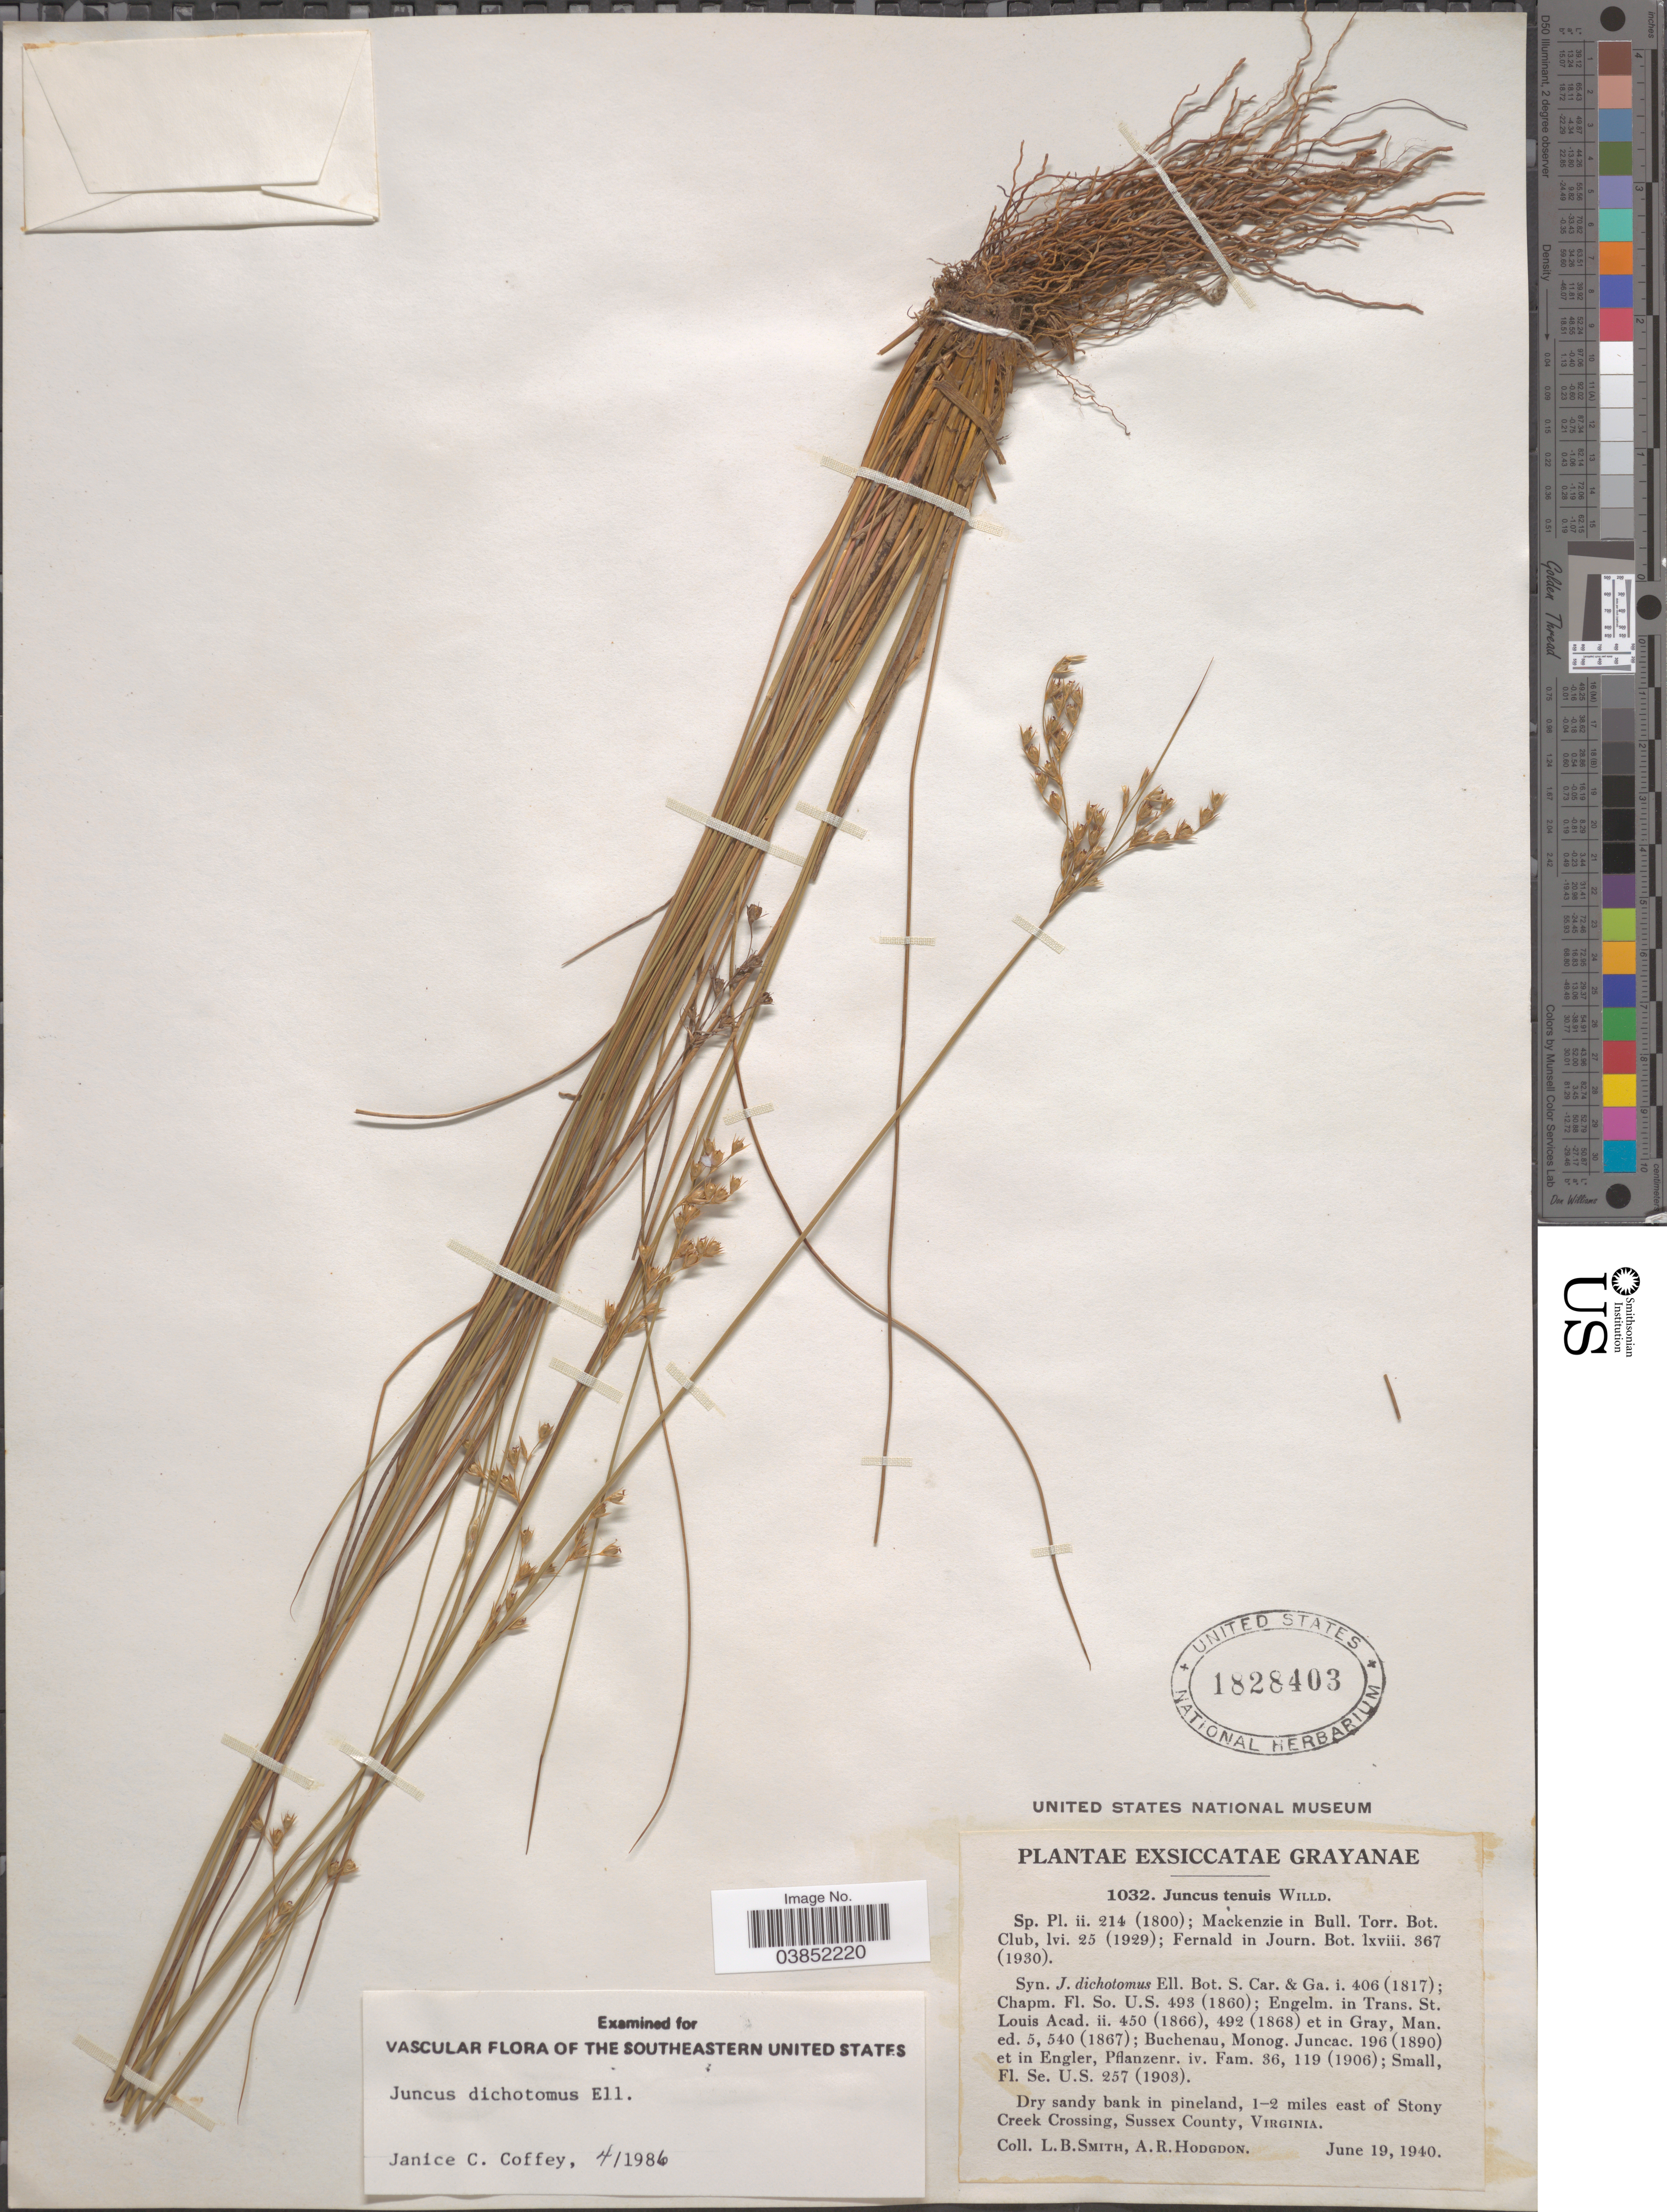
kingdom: Plantae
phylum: Tracheophyta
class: Liliopsida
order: Poales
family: Juncaceae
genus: Juncus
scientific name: Juncus dichotomus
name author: Elliott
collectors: L. Smith & A. R. Hodgdon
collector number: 1032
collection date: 1940-06-19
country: United States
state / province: Virginia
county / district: Sussex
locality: Grayanae.Dry sandy bank in pineland, 1-2 miles east of Stony Creek Crossing,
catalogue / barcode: US 1828403